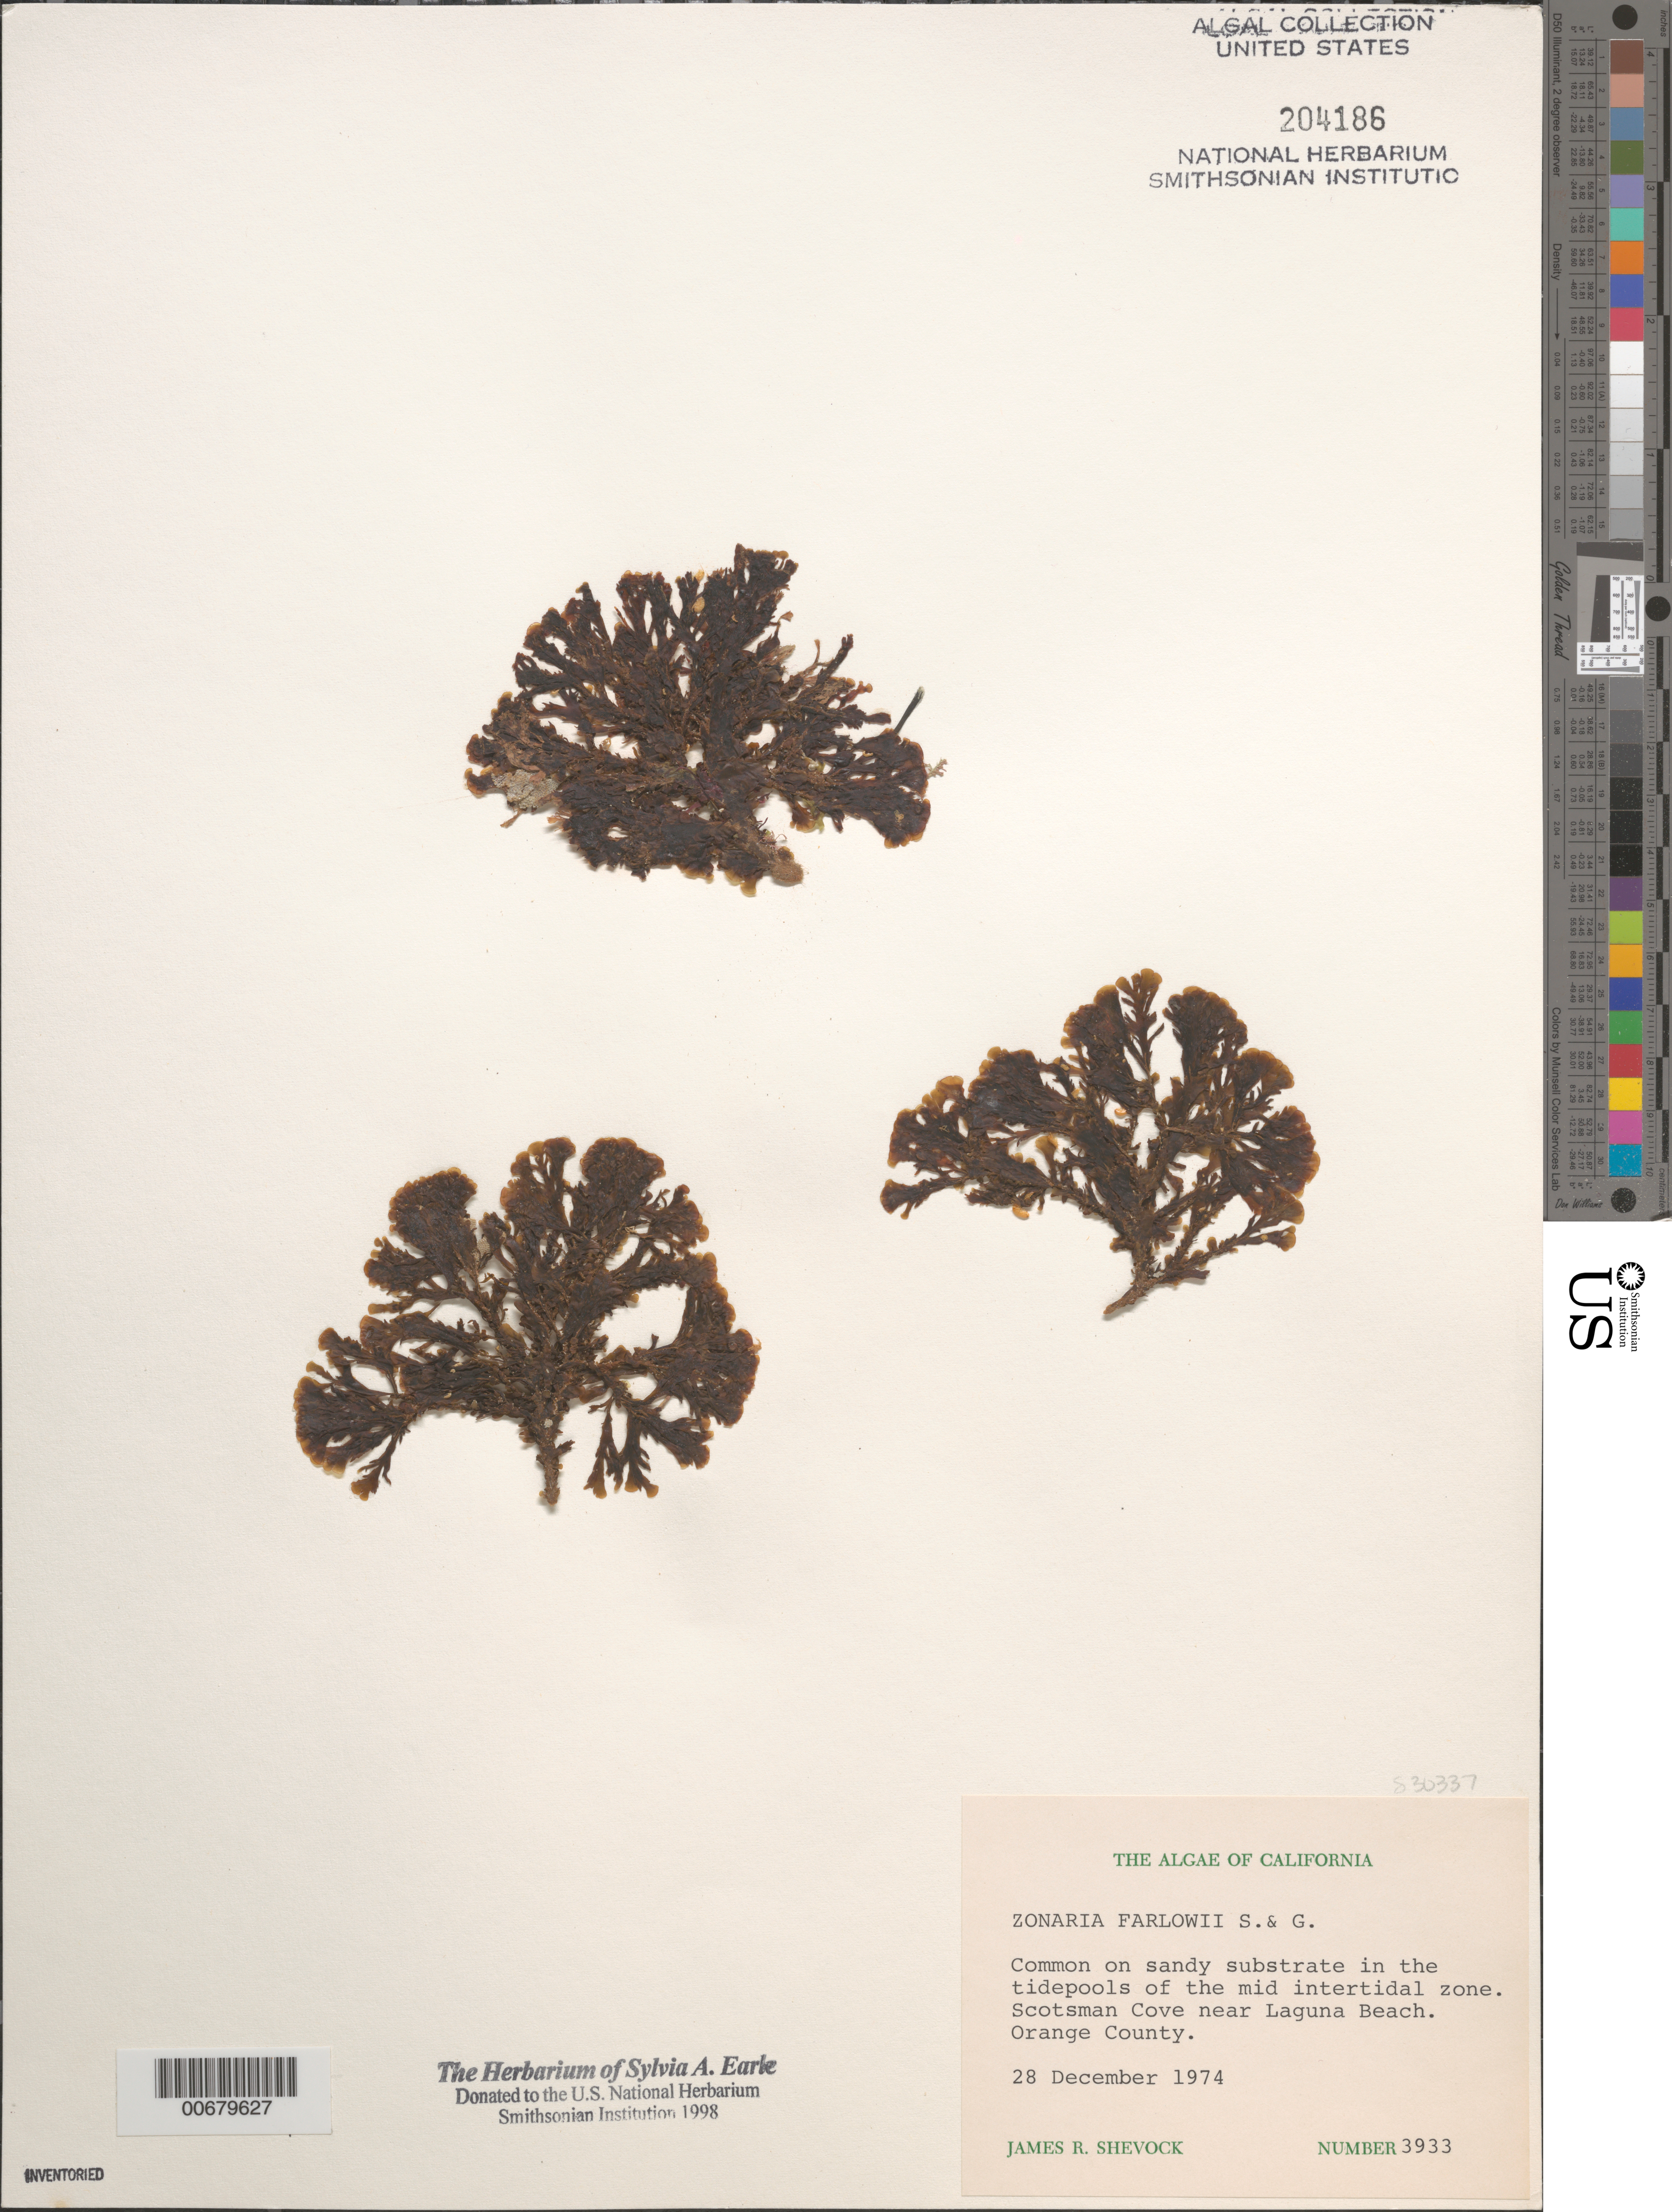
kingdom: Chromista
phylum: Ochrophyta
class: Phaeophyceae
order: Dictyotales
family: Dictyotaceae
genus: Zonaria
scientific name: Zonaria farlowii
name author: Setch. & N.L. Gardner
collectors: J. R. Shevock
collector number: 3933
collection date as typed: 28 Dec 1974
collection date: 1974-12-28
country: United States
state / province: California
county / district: Orange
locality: Scotsman Cove, near Laguna Beach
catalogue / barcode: US 204186